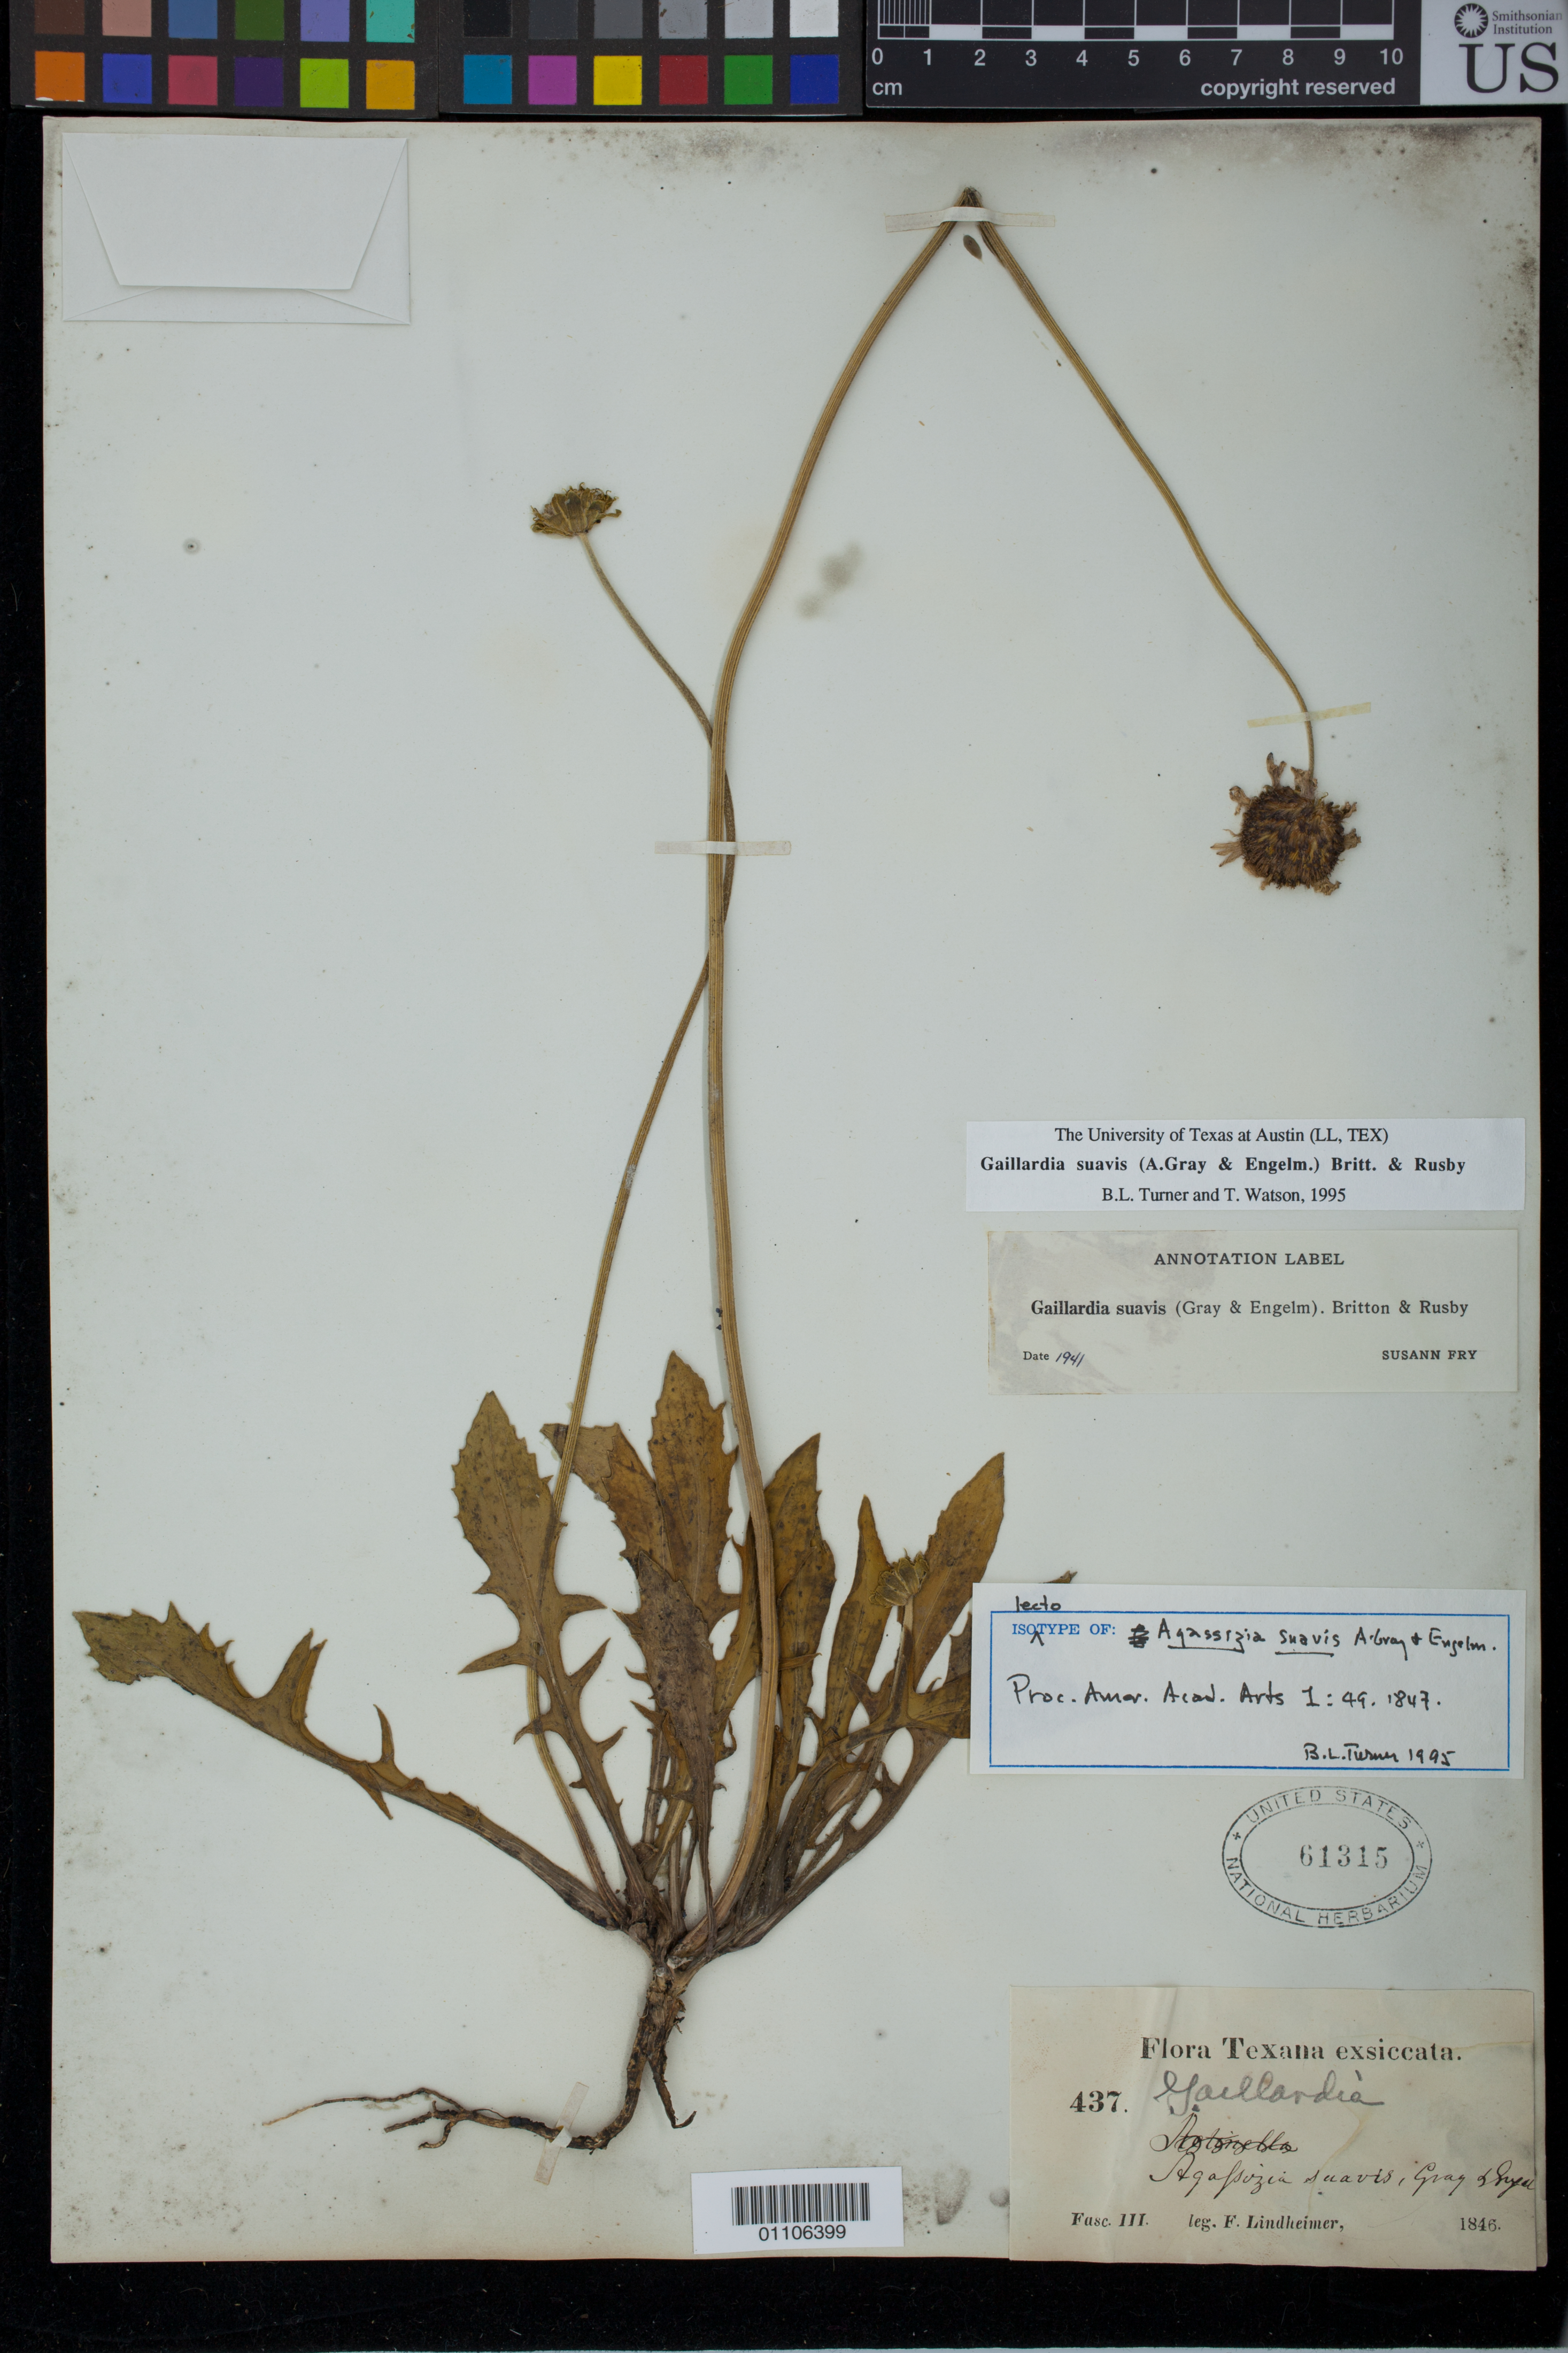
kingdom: Plantae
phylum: Tracheophyta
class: Magnoliopsida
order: Asterales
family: Asteraceae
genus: Agassizia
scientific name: Agassizia suavis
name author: A. Gray & Engelm. in A. Gray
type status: Isolectotype; Type Collection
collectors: F. J. Lindheimer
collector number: III 437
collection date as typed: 1846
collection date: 1846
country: United States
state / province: Texas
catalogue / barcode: US 61315